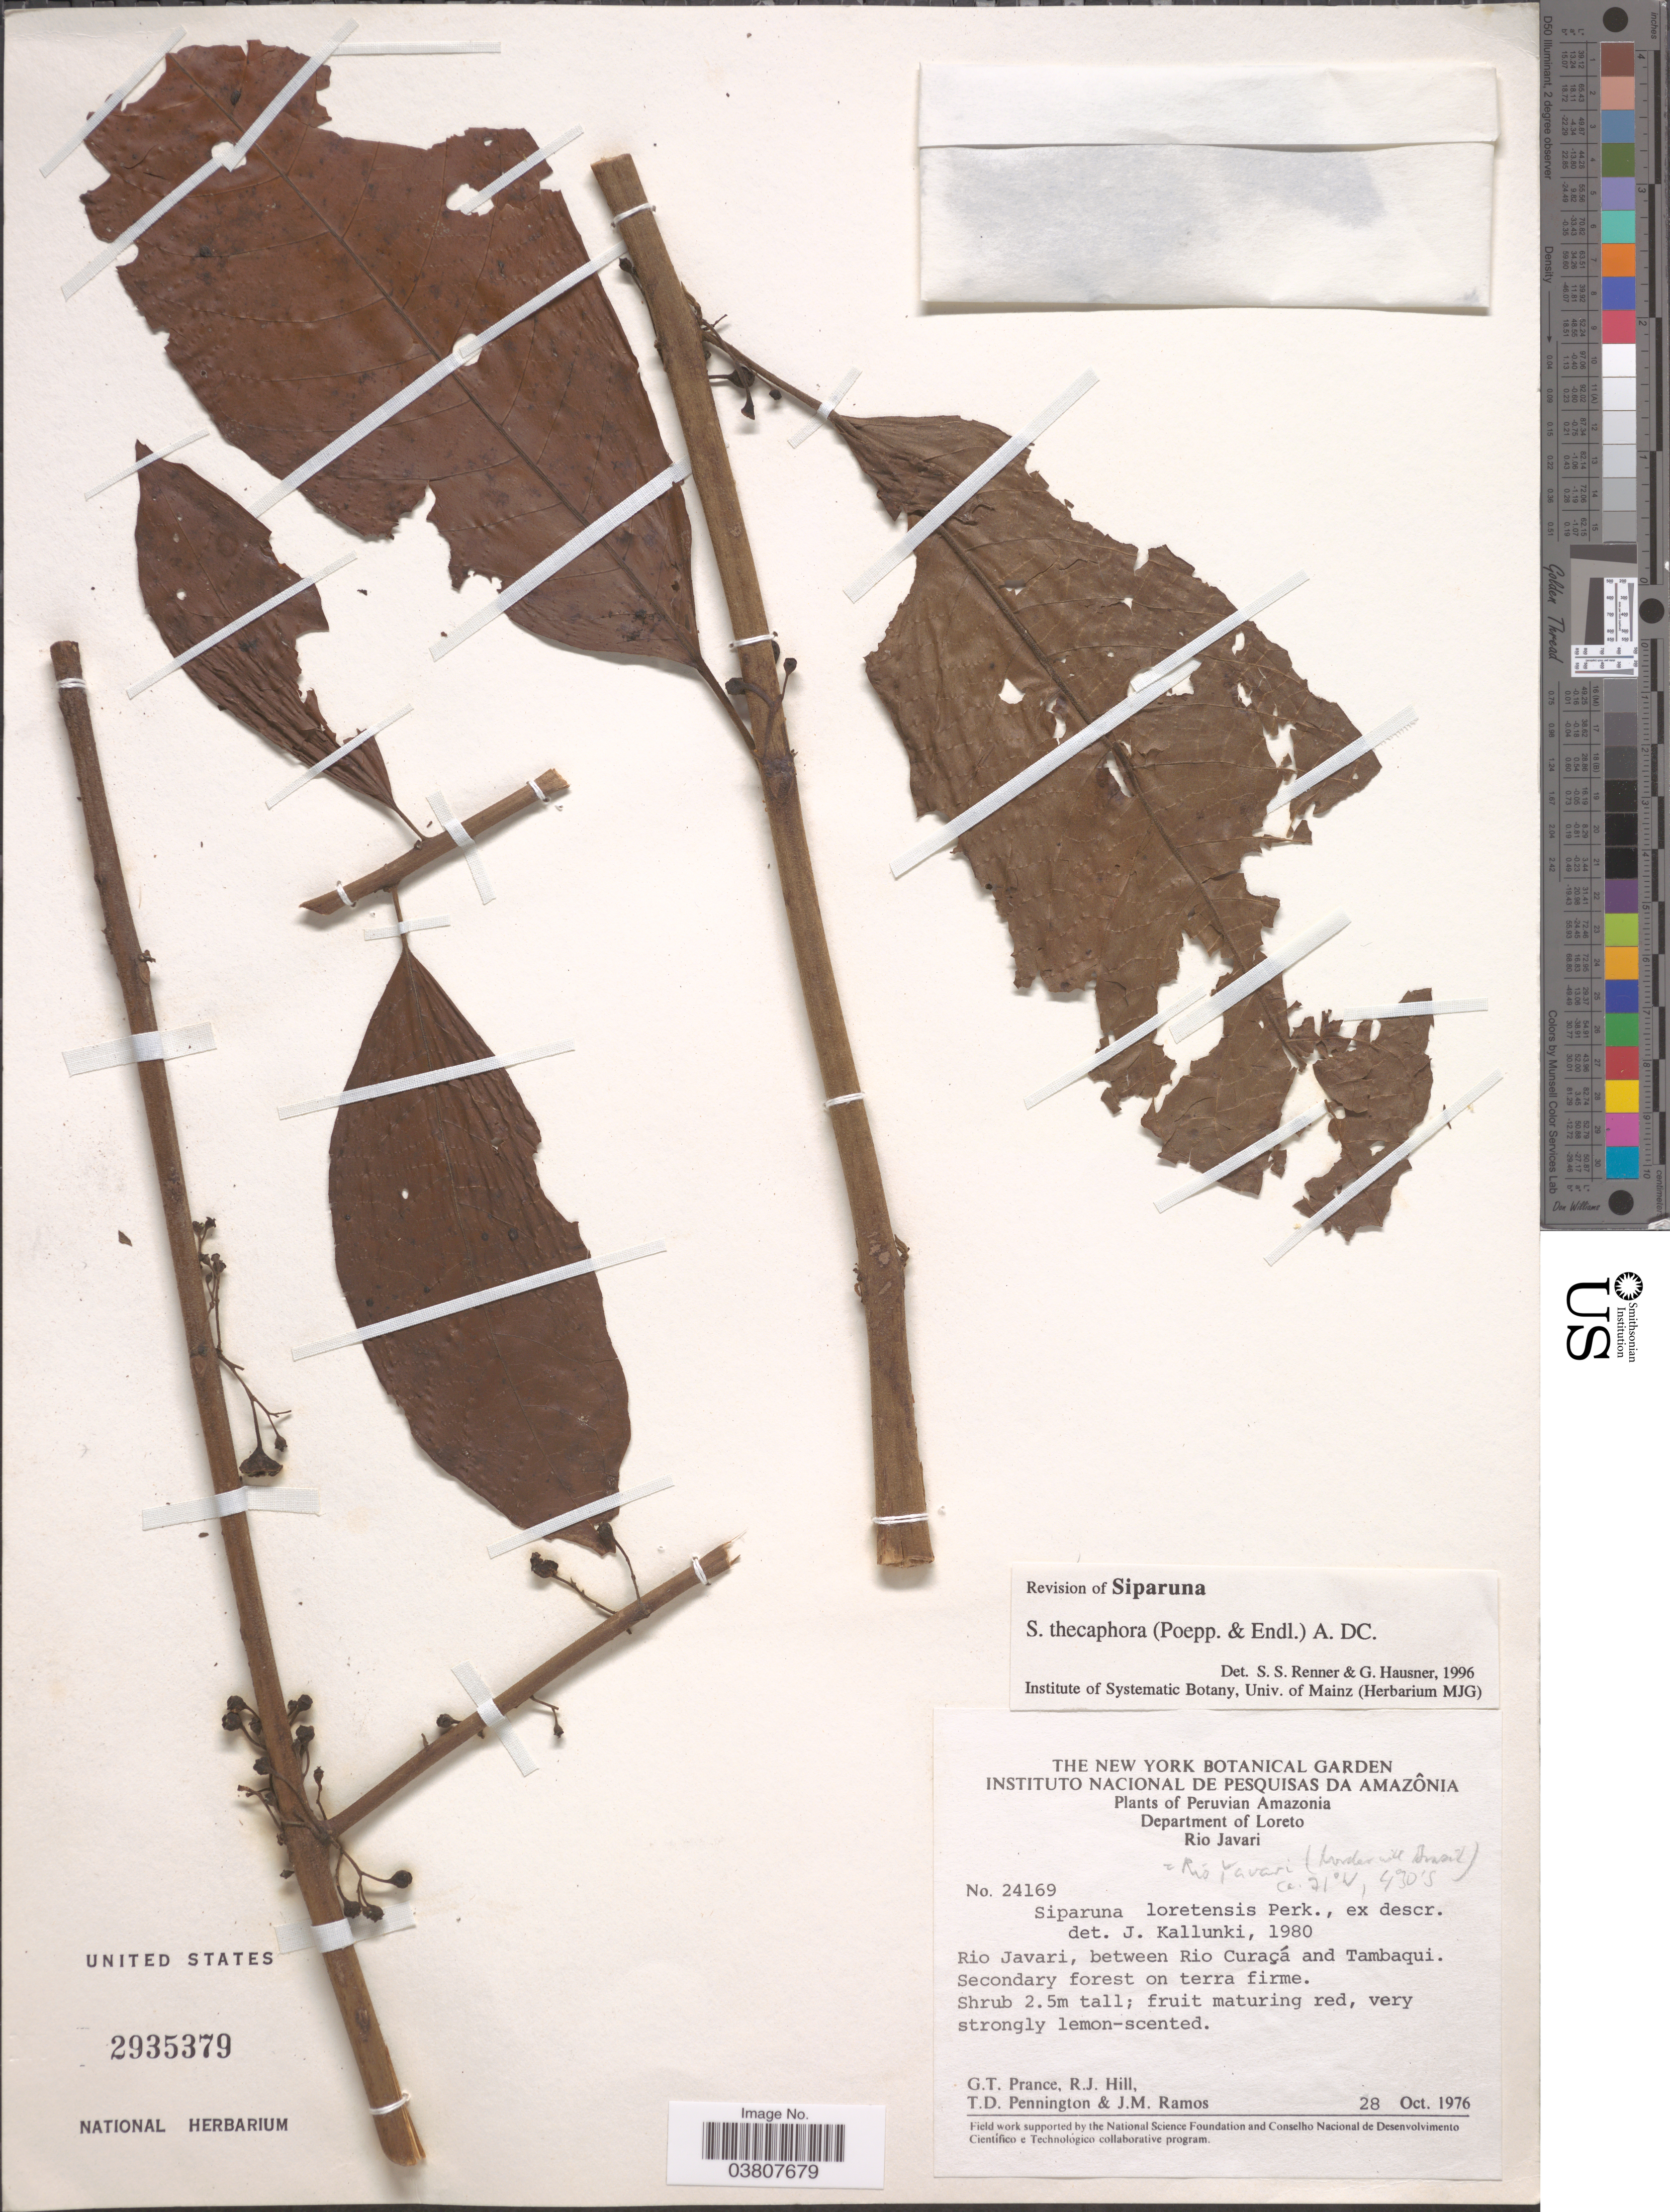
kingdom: Plantae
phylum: Tracheophyta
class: Magnoliopsida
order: Laurales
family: Siparunaceae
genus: Siparuna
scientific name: Siparuna thecaphora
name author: (Poepp. & Endl.) A. DC.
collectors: G. T. Prance, R. J. Hill, T. D. Pennington & J. M. Ramos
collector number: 24169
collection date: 1976-10-28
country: Peru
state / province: Loreto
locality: Peruvian Amazonia. Department of Loreto. Rio Javari. Rio Yavari (border with Brasil). Rio Javari, between Rio Curaçá and Tambaqui.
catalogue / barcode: US 2935379